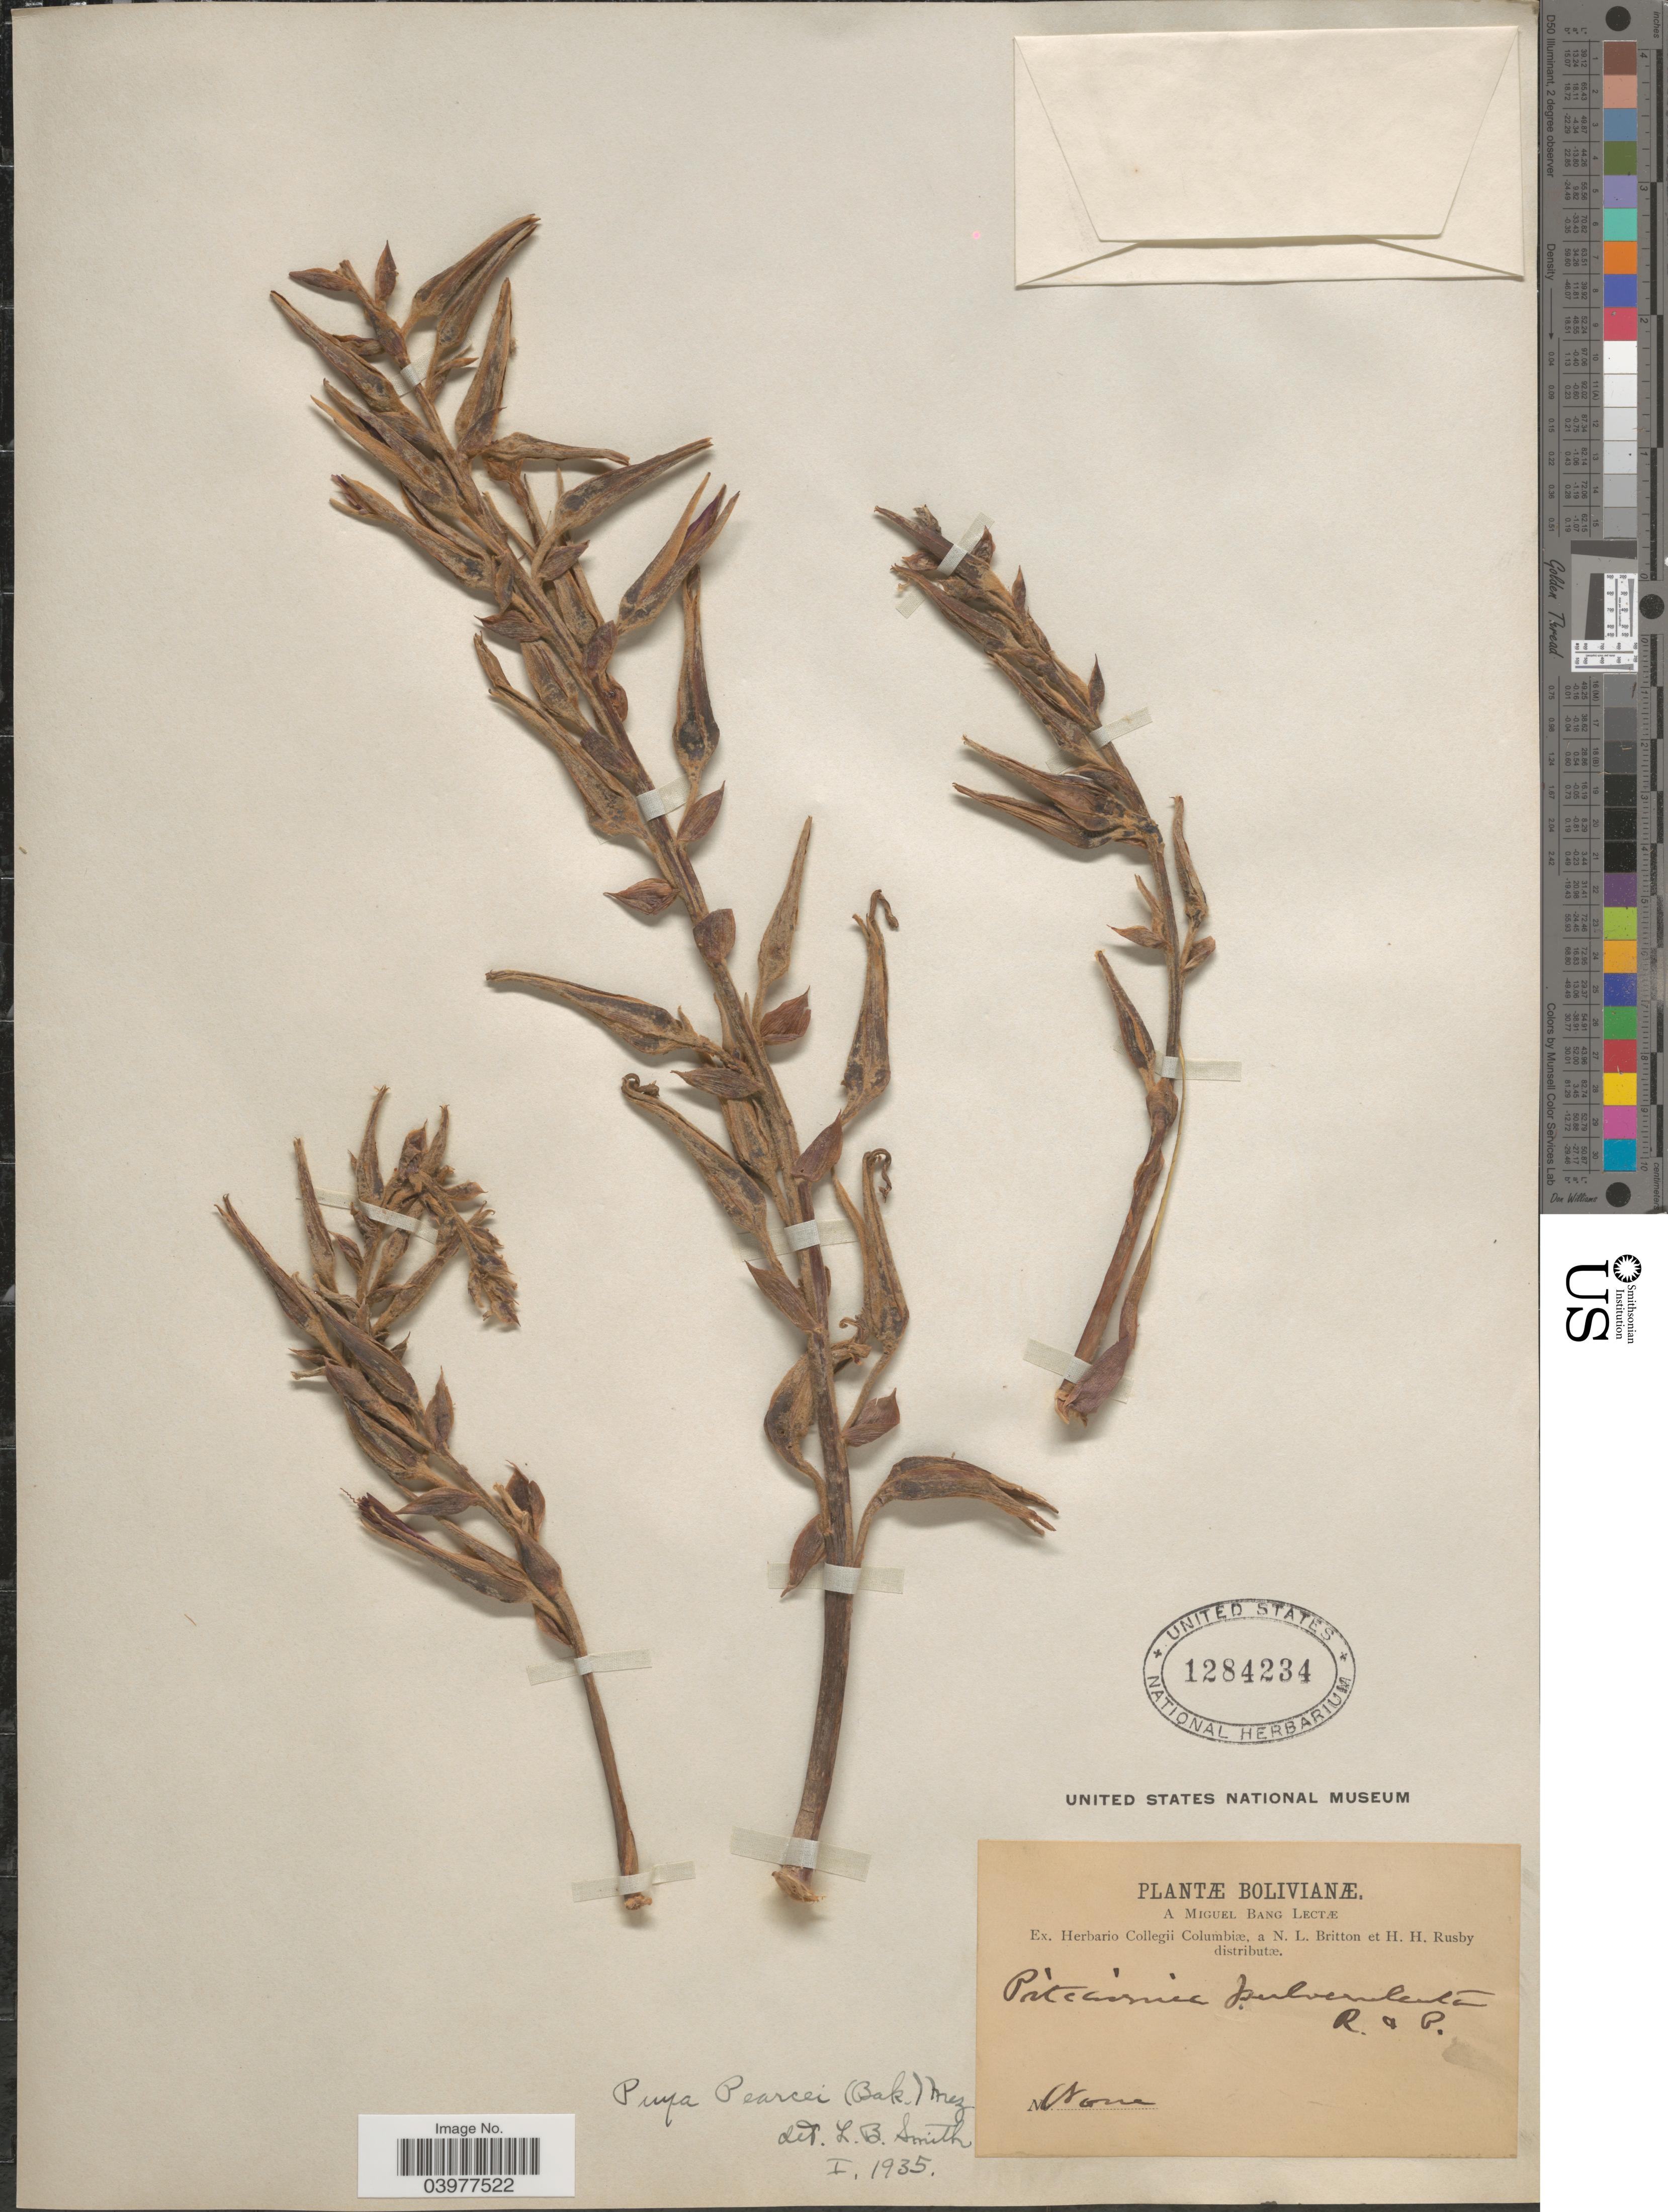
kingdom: Plantae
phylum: Tracheophyta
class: Liliopsida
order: Poales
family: Bromeliaceae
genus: Puya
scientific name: Puya pearcei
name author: (Baker) Mez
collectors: M. Bang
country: Bolivia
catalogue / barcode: US 1284234